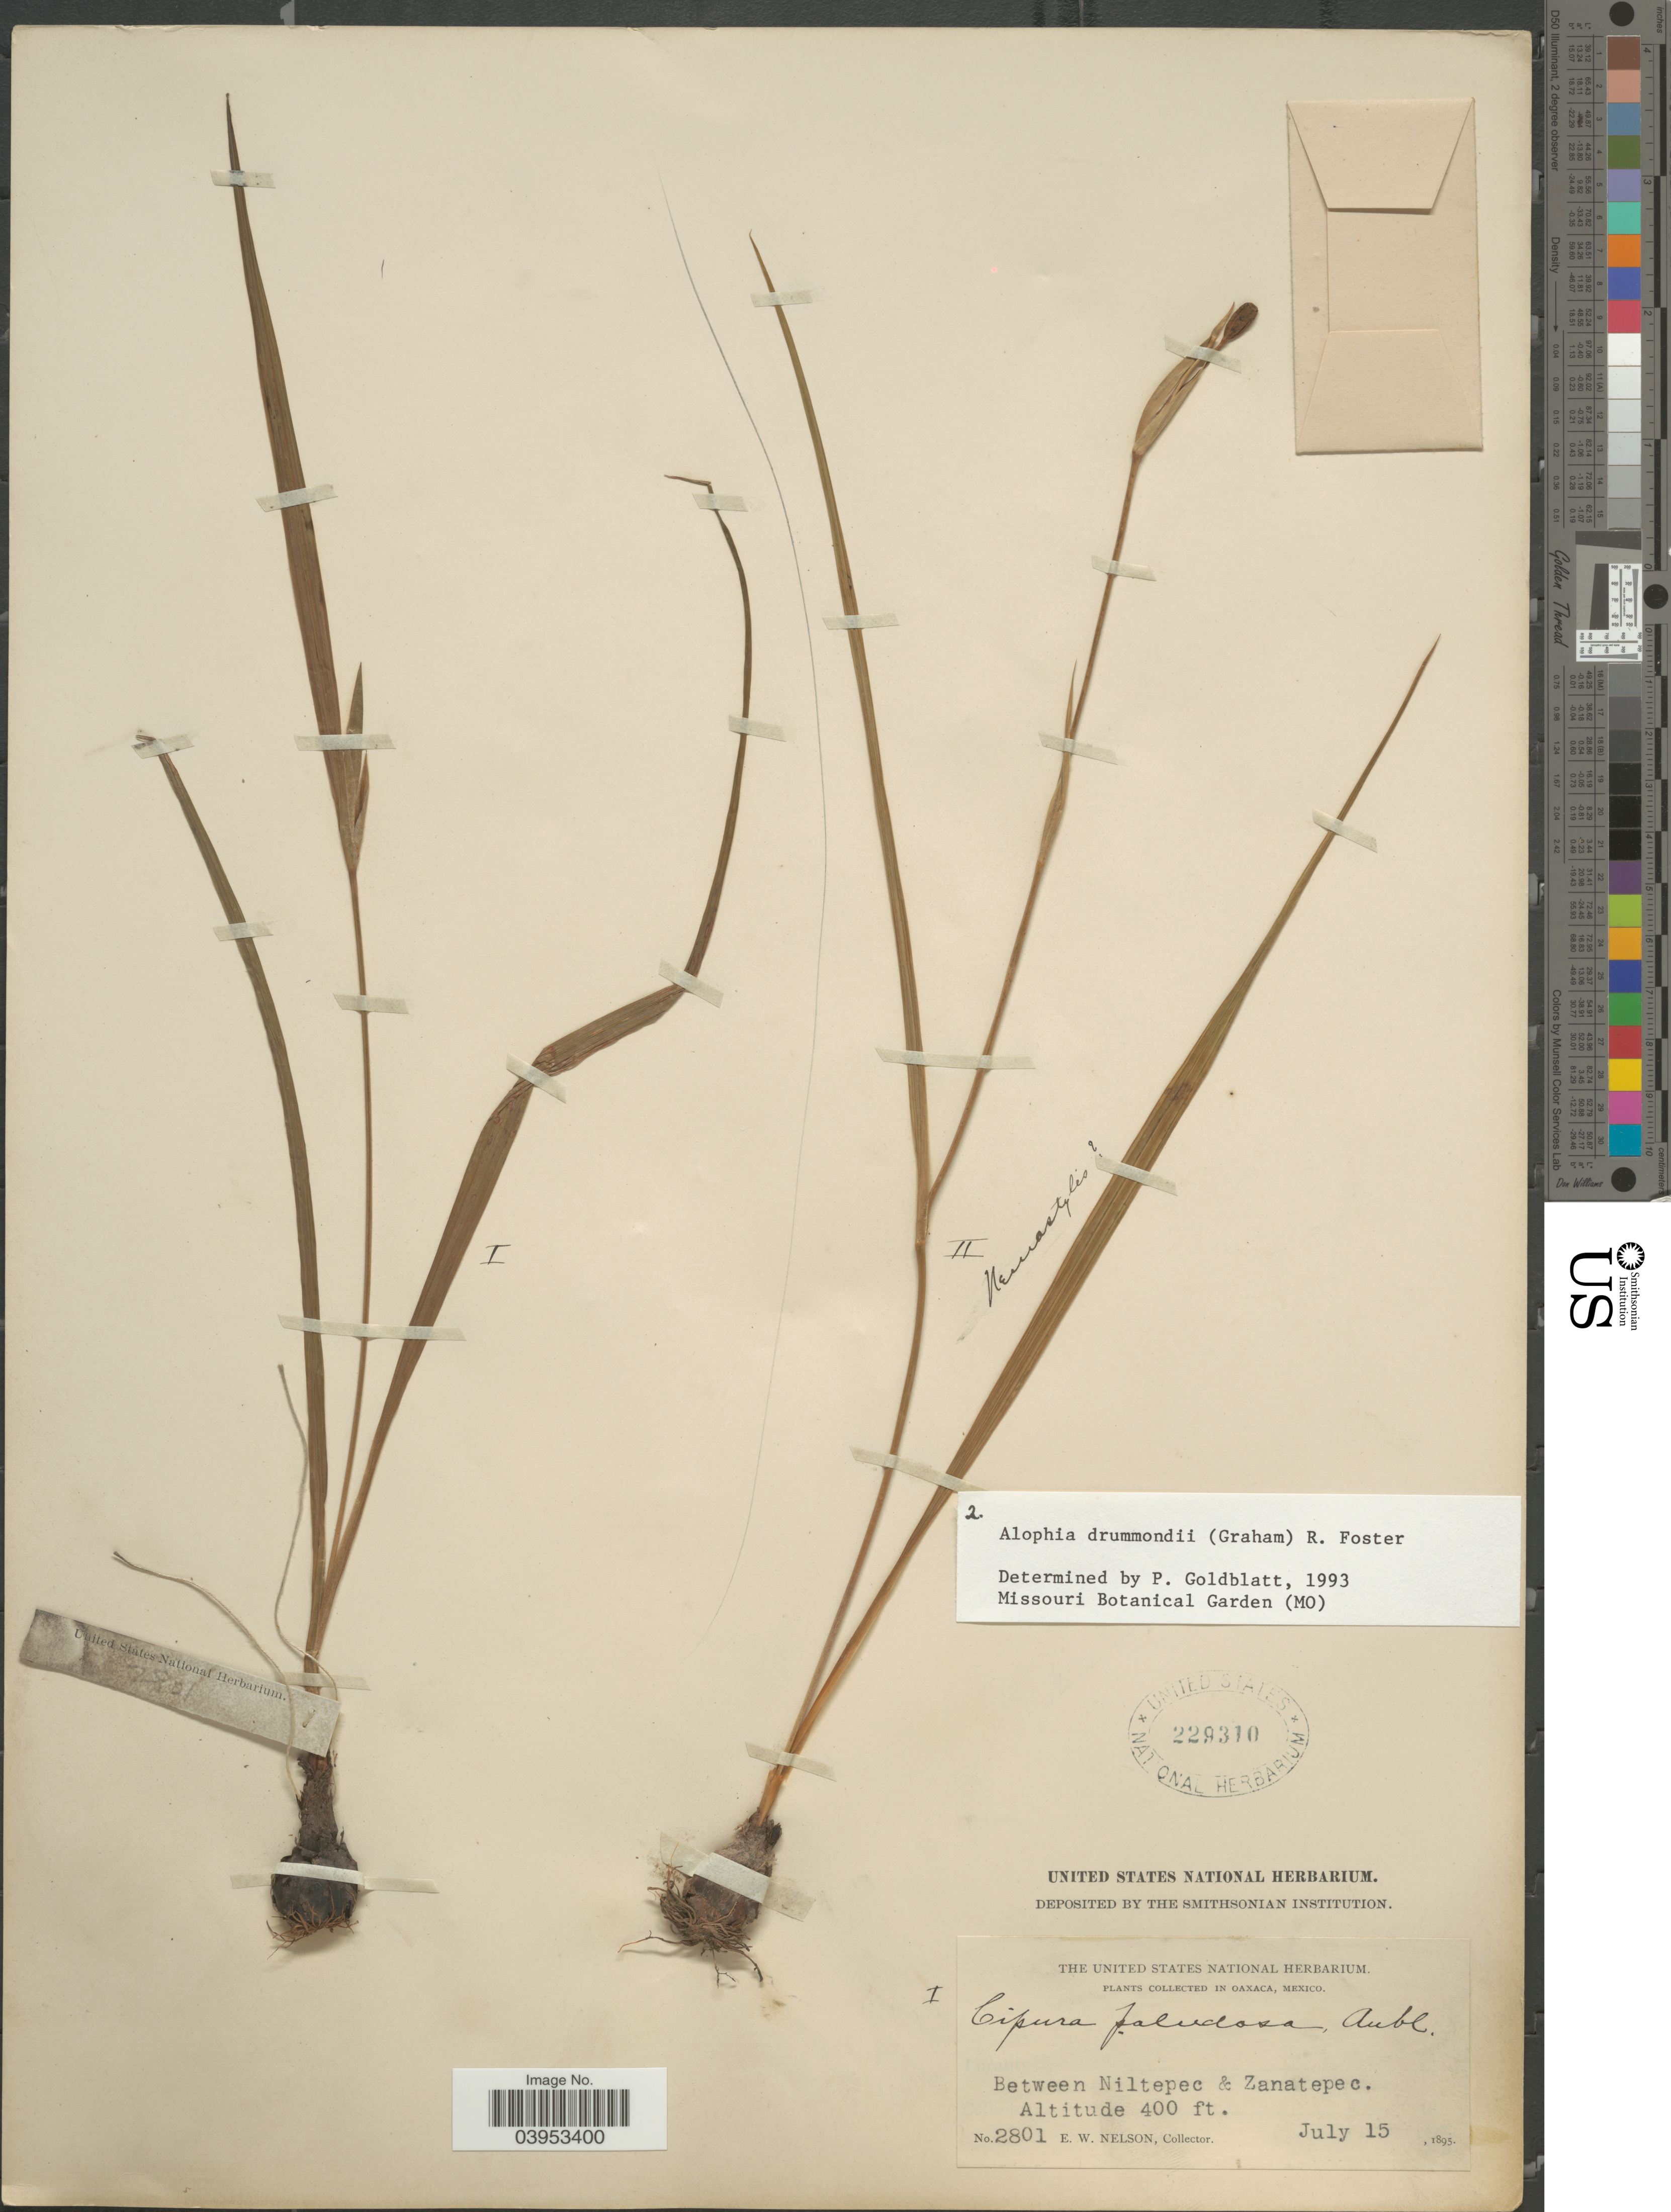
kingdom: Plantae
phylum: Tracheophyta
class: Liliopsida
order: Asparagales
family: Iridaceae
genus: Alophia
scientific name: Alophia drummondii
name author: (Graham) R.C. Foster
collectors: E. W. Nelson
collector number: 2801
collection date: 1895-07-15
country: Mexico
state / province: Oaxaca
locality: Between Niltepec & Zanatepec.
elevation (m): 122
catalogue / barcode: US 229310